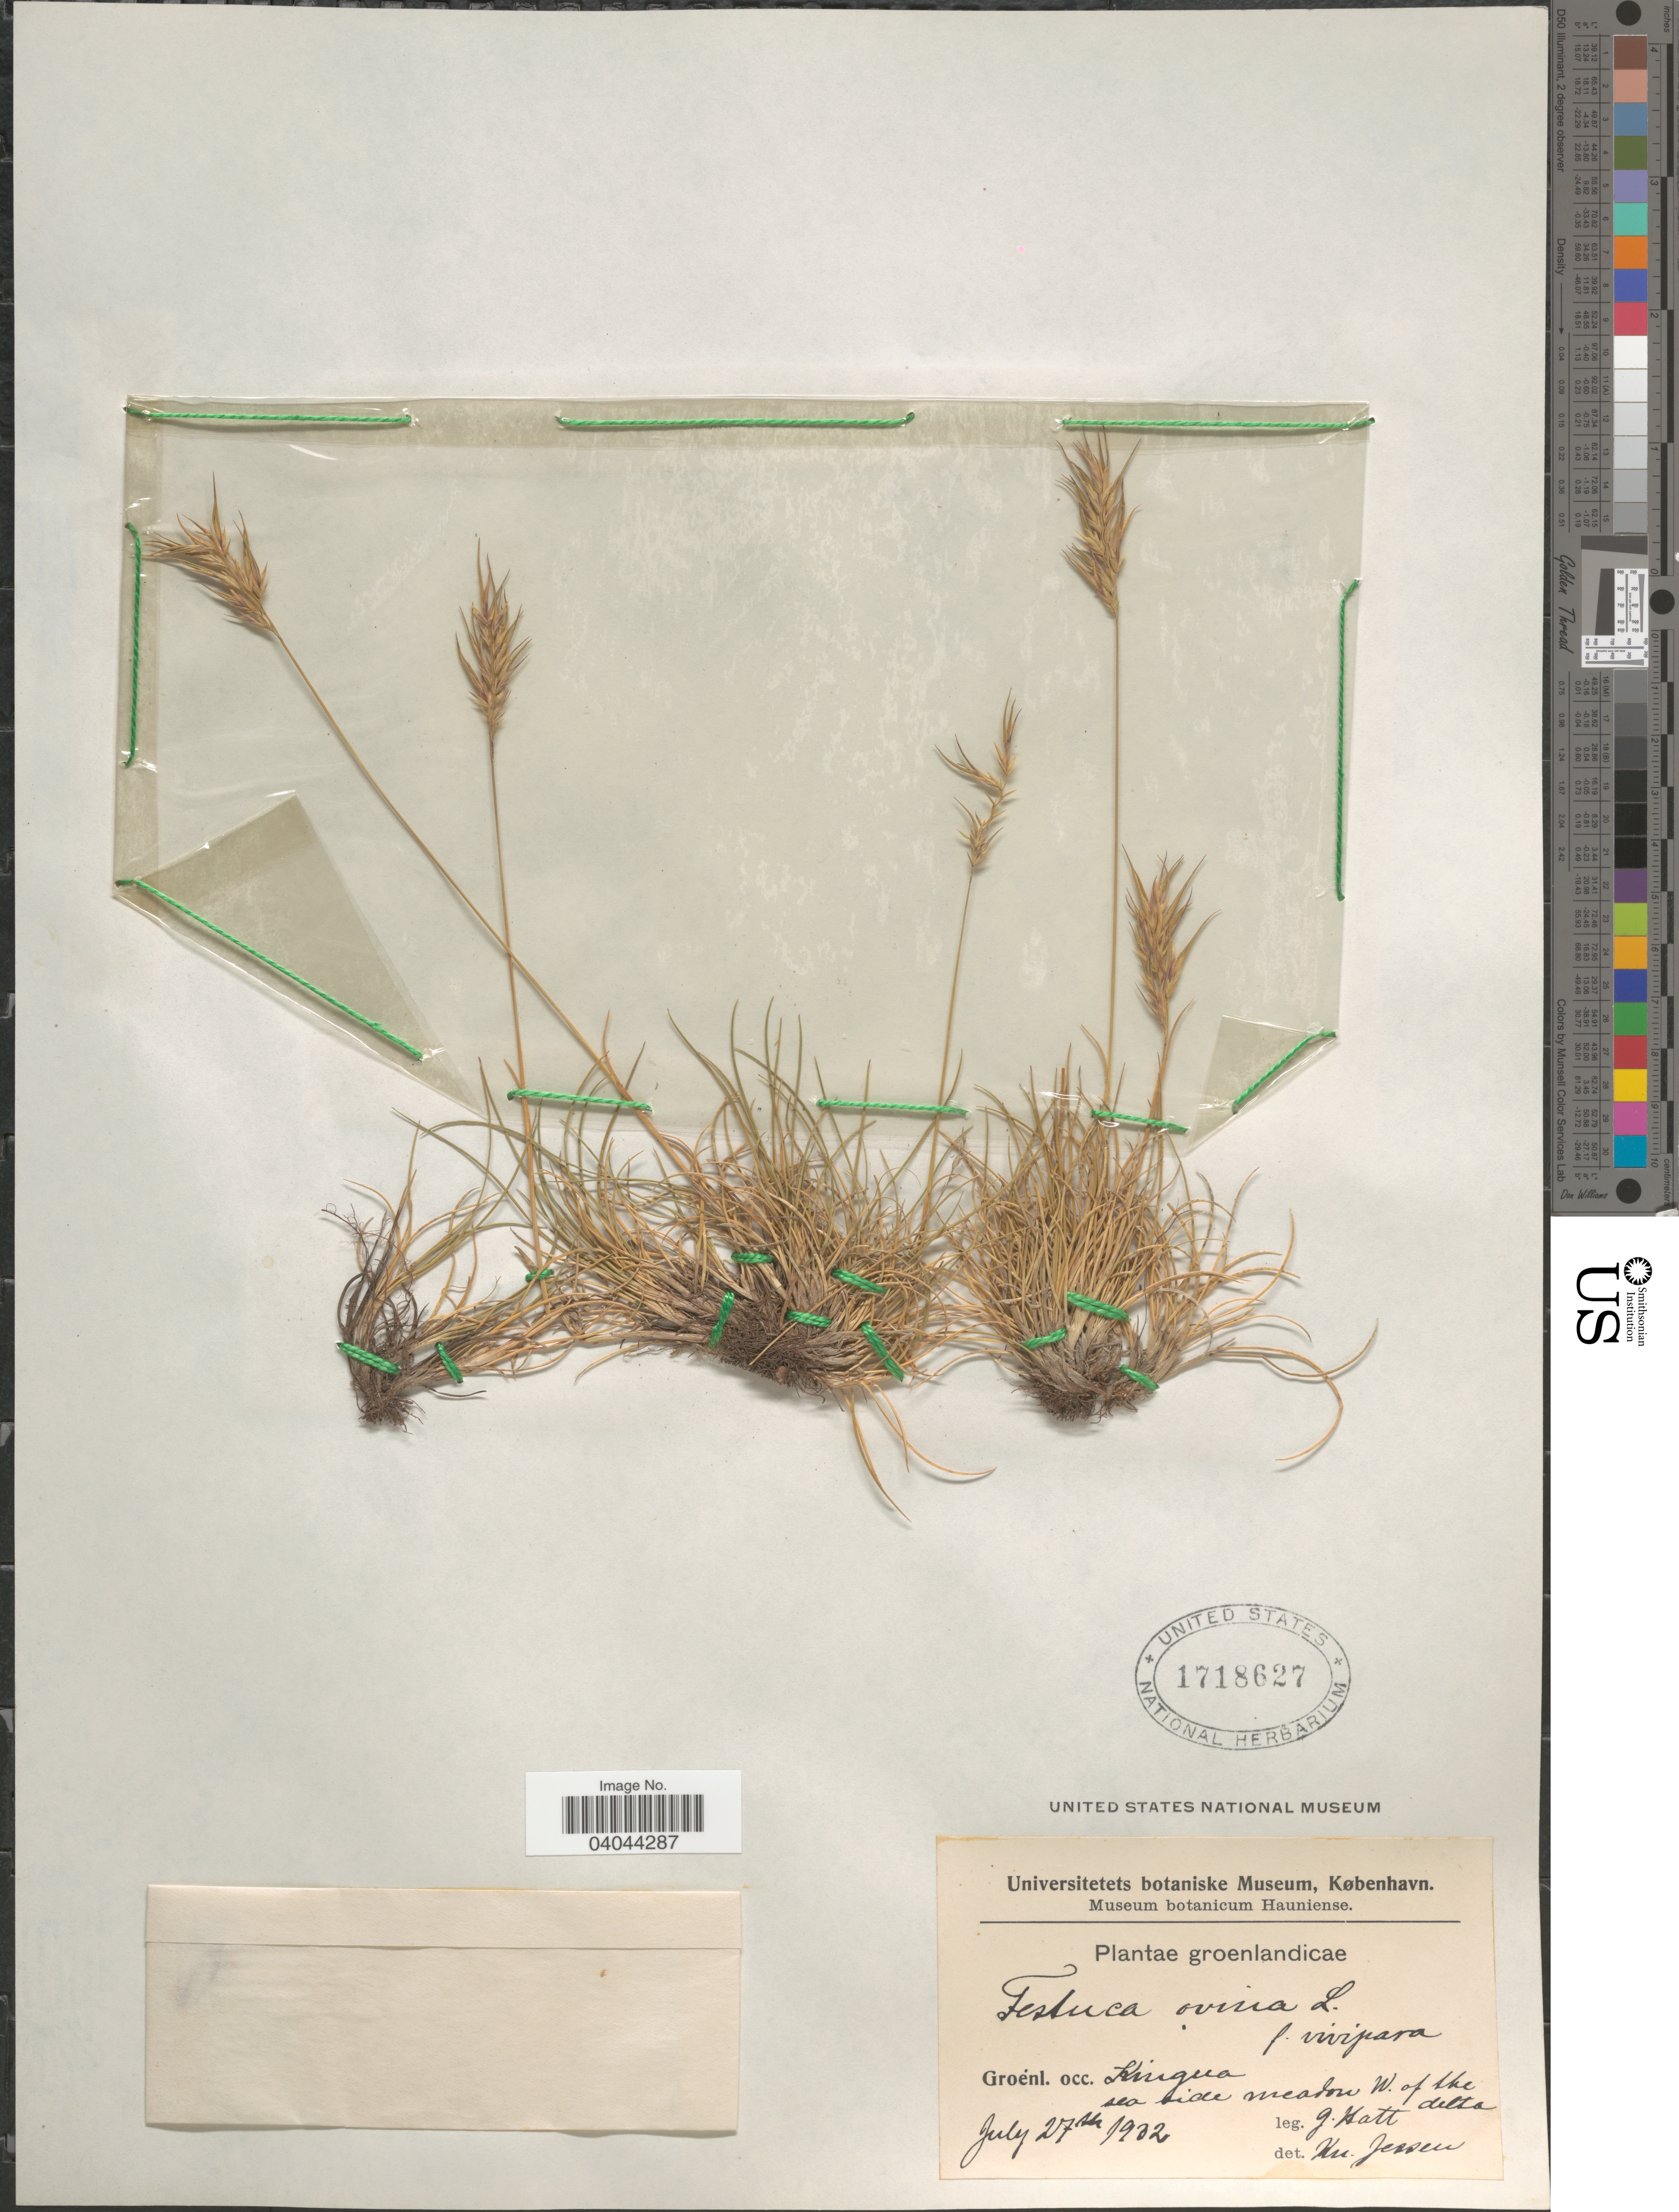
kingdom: Plantae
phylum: Tracheophyta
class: Liliopsida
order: Poales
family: Poaceae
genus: Festuca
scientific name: Festuca ovina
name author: L.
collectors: G. Hatt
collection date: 1932-07-27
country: Greenland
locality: Groenlandicae. Groénl. occ. Kiugua sea side meadow W. of the delta.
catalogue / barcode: US 1718627